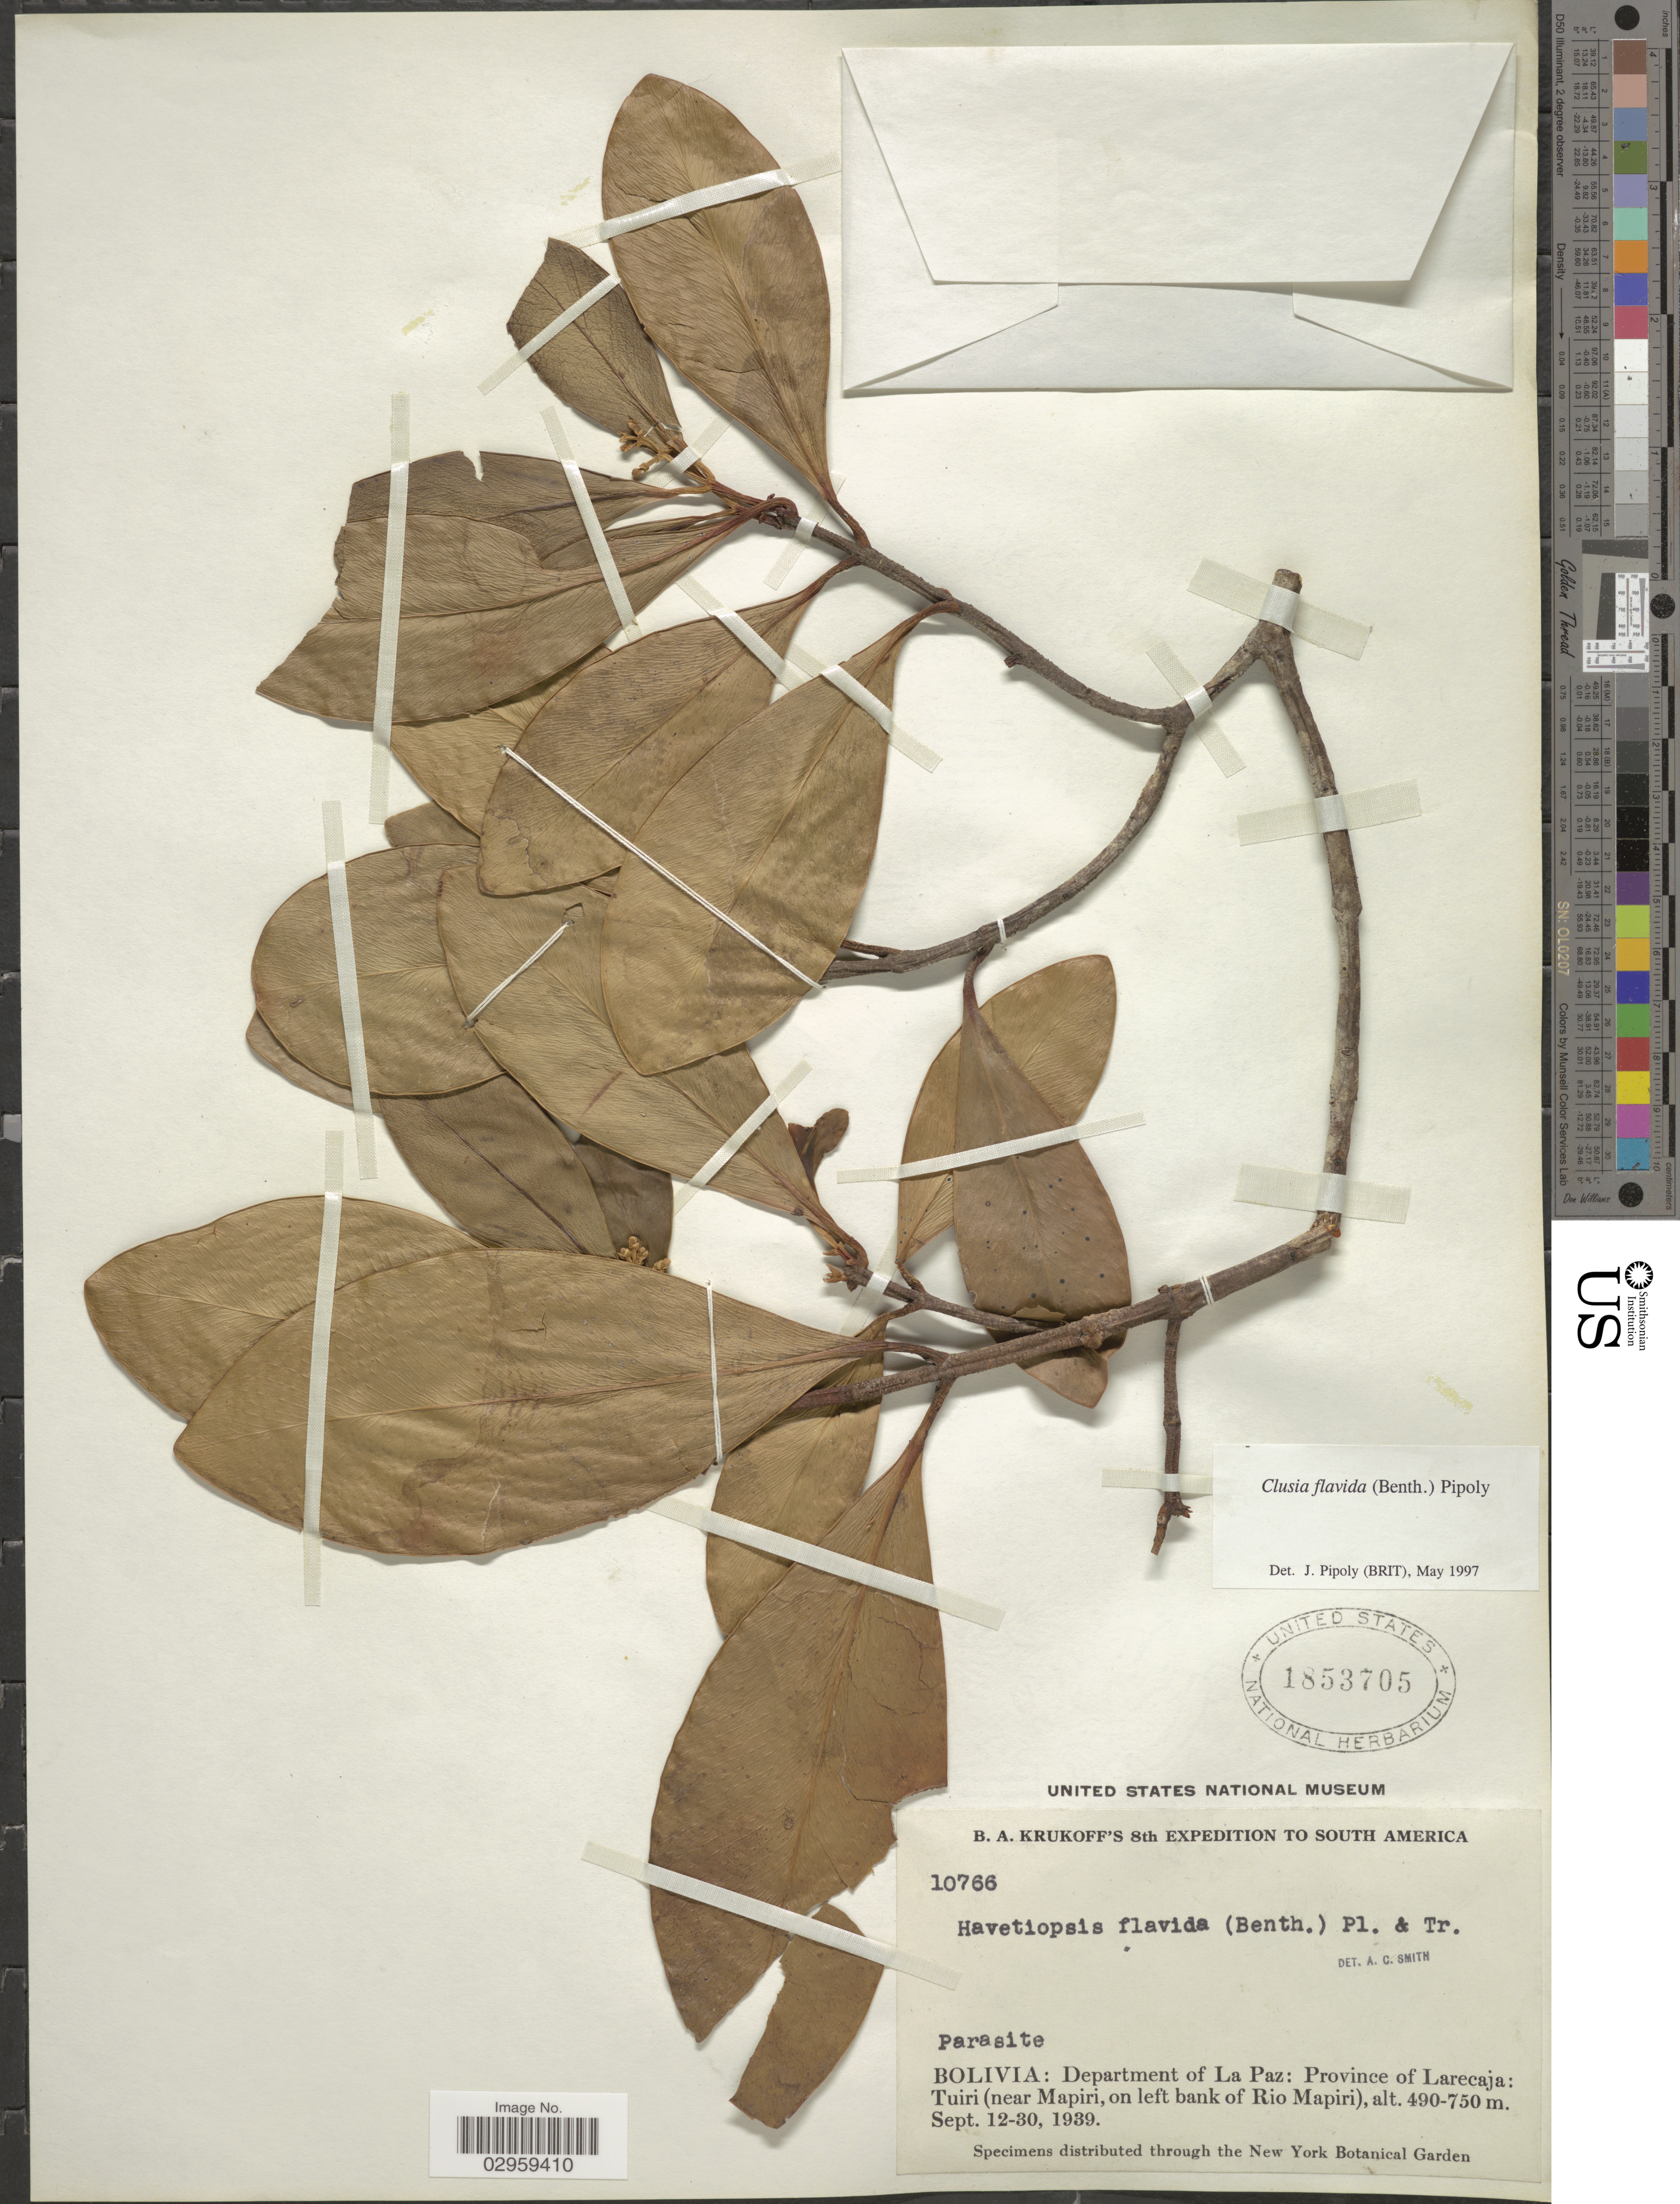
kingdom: Plantae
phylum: Tracheophyta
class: Magnoliopsida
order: Malpighiales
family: Clusiaceae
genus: Clusia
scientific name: Clusia flavida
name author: (Benth.) Pipoly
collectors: B. A. Krukoff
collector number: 10766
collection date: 1939-09-12/1939-09-30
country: Bolivia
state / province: La Paz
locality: Department of La Paz: Province of Larecaja: Tuiri (near Mapiri, on left bank of Rio Mapiri).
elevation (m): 490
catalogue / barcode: US 1853705